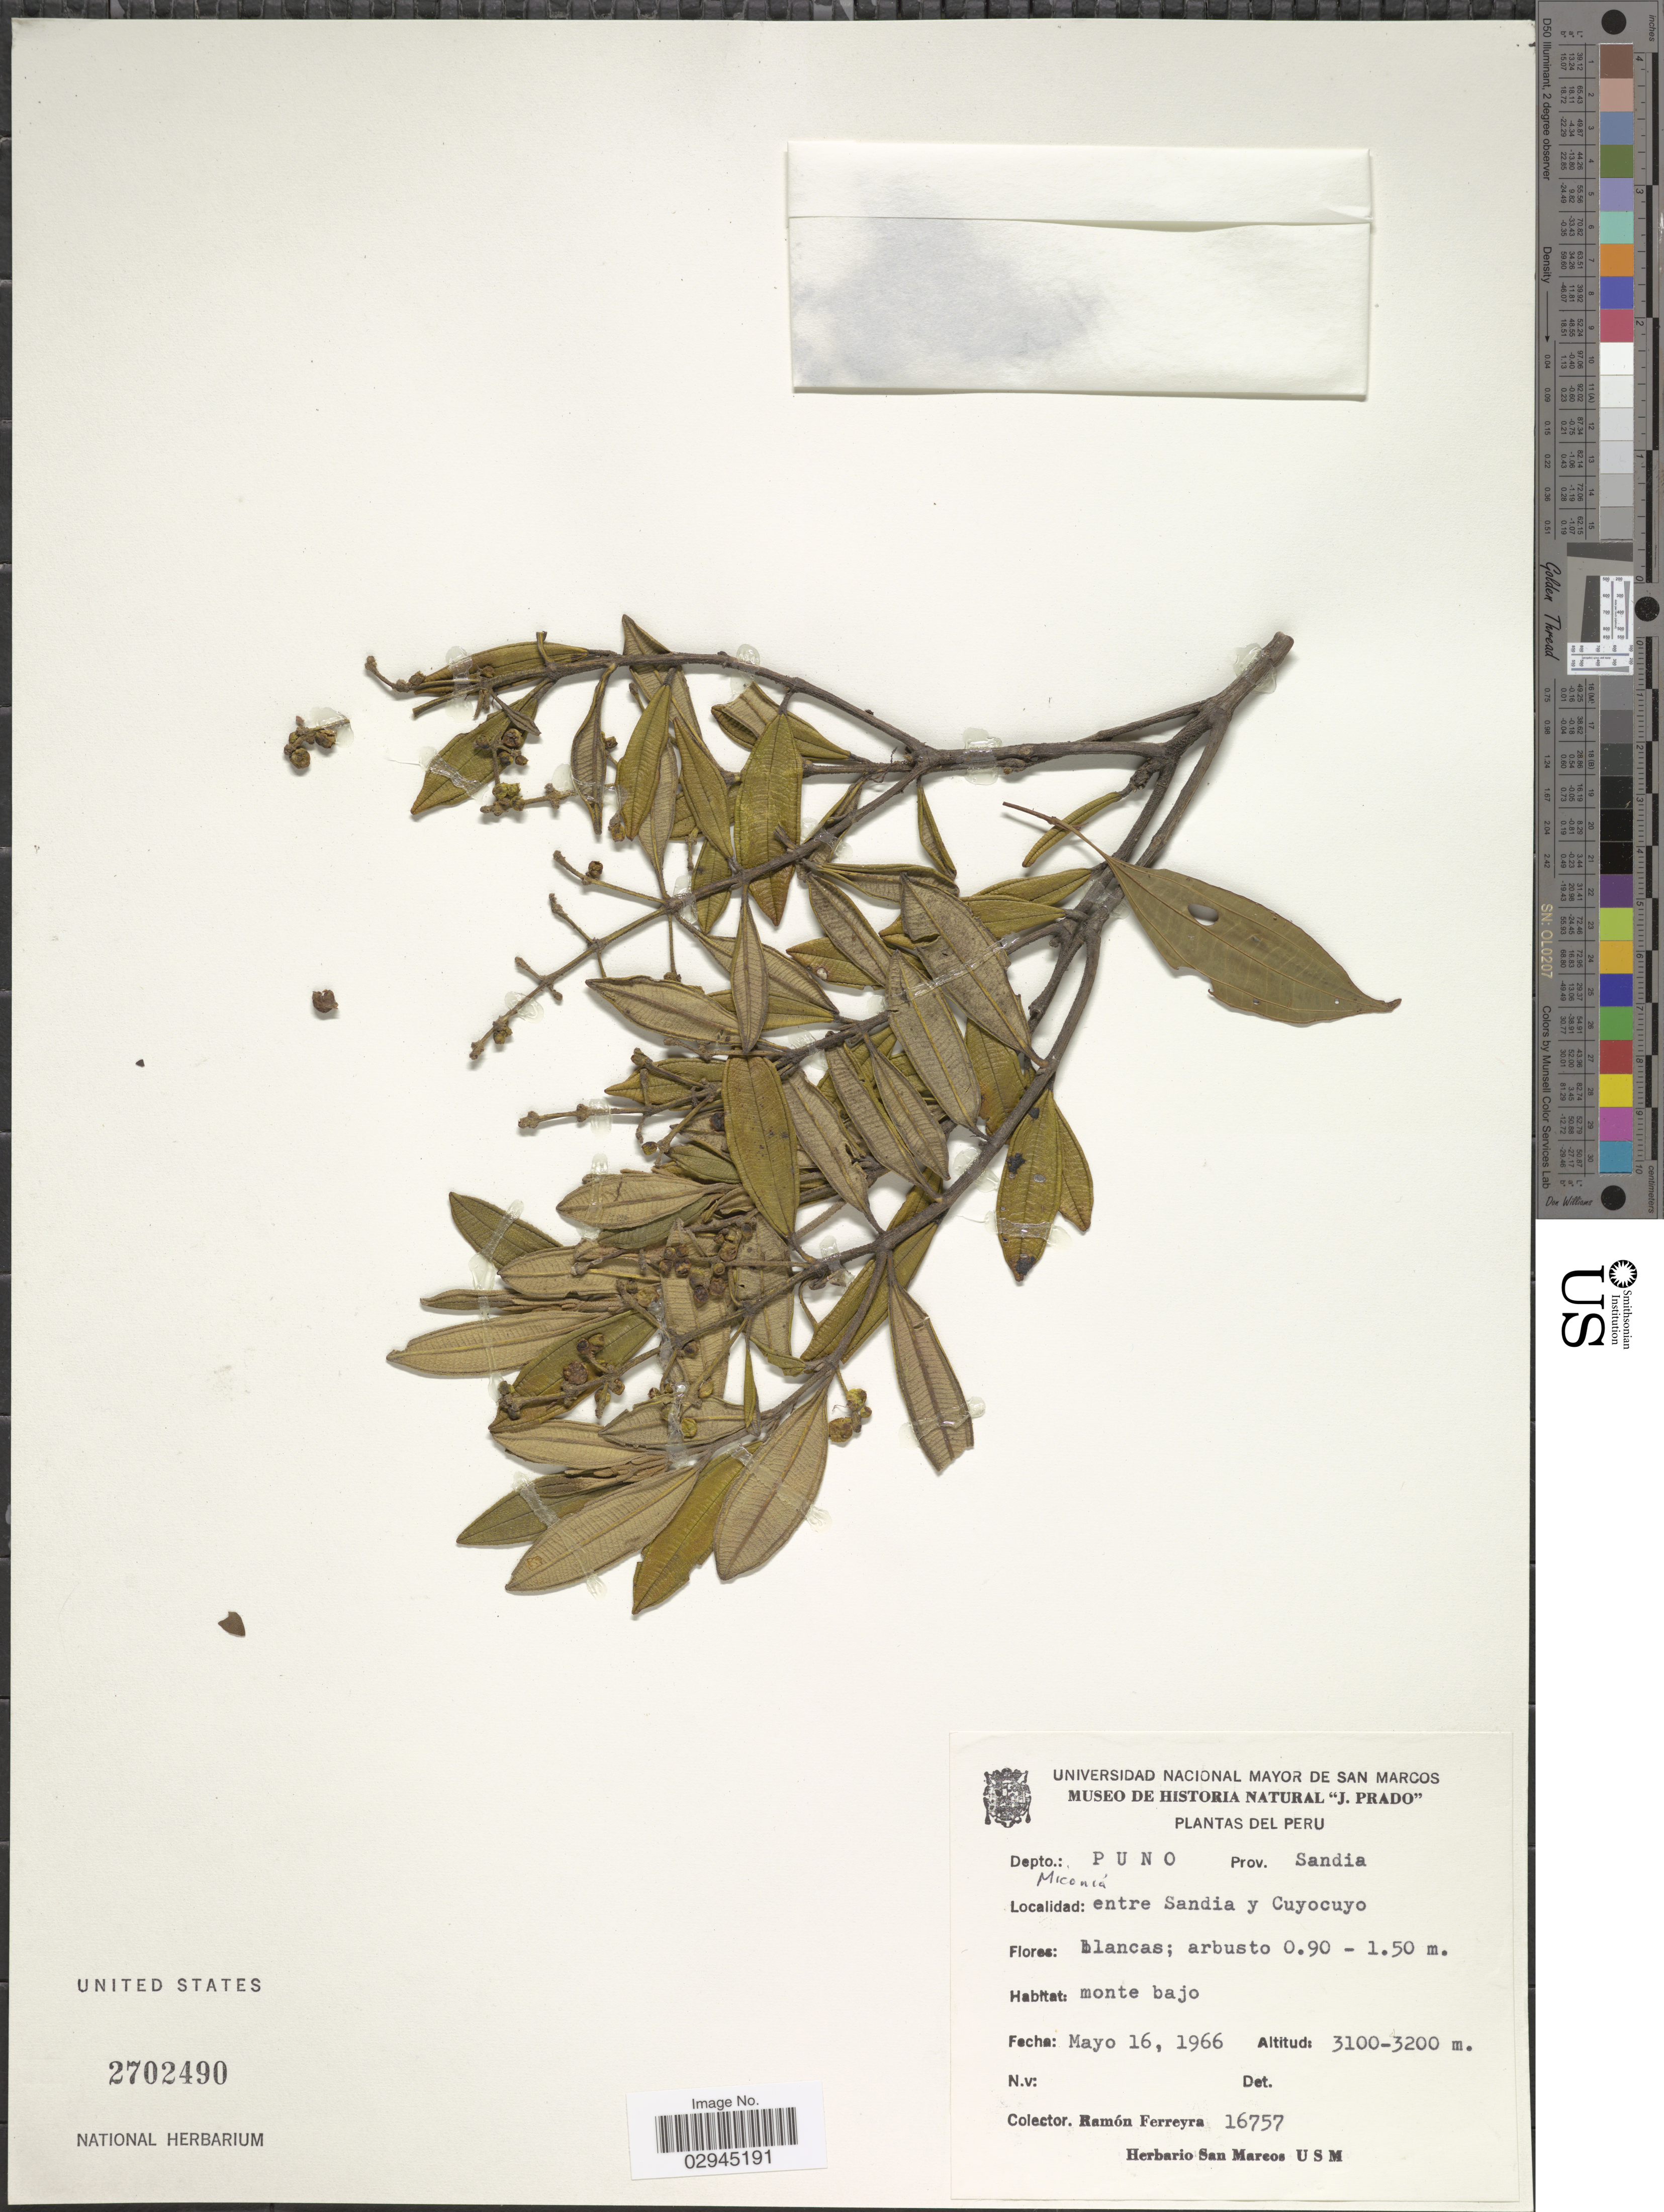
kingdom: Plantae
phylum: Tracheophyta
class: Magnoliopsida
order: Myrtales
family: Melastomataceae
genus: Miconia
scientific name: Miconia sp.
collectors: R. A. Ferreyra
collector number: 16757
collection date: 1966-05-16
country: Peru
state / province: Puno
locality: Depto.: Puno Prov. Sandia, entre Sandia y Cuyocuyo.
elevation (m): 3100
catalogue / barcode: US 2702490